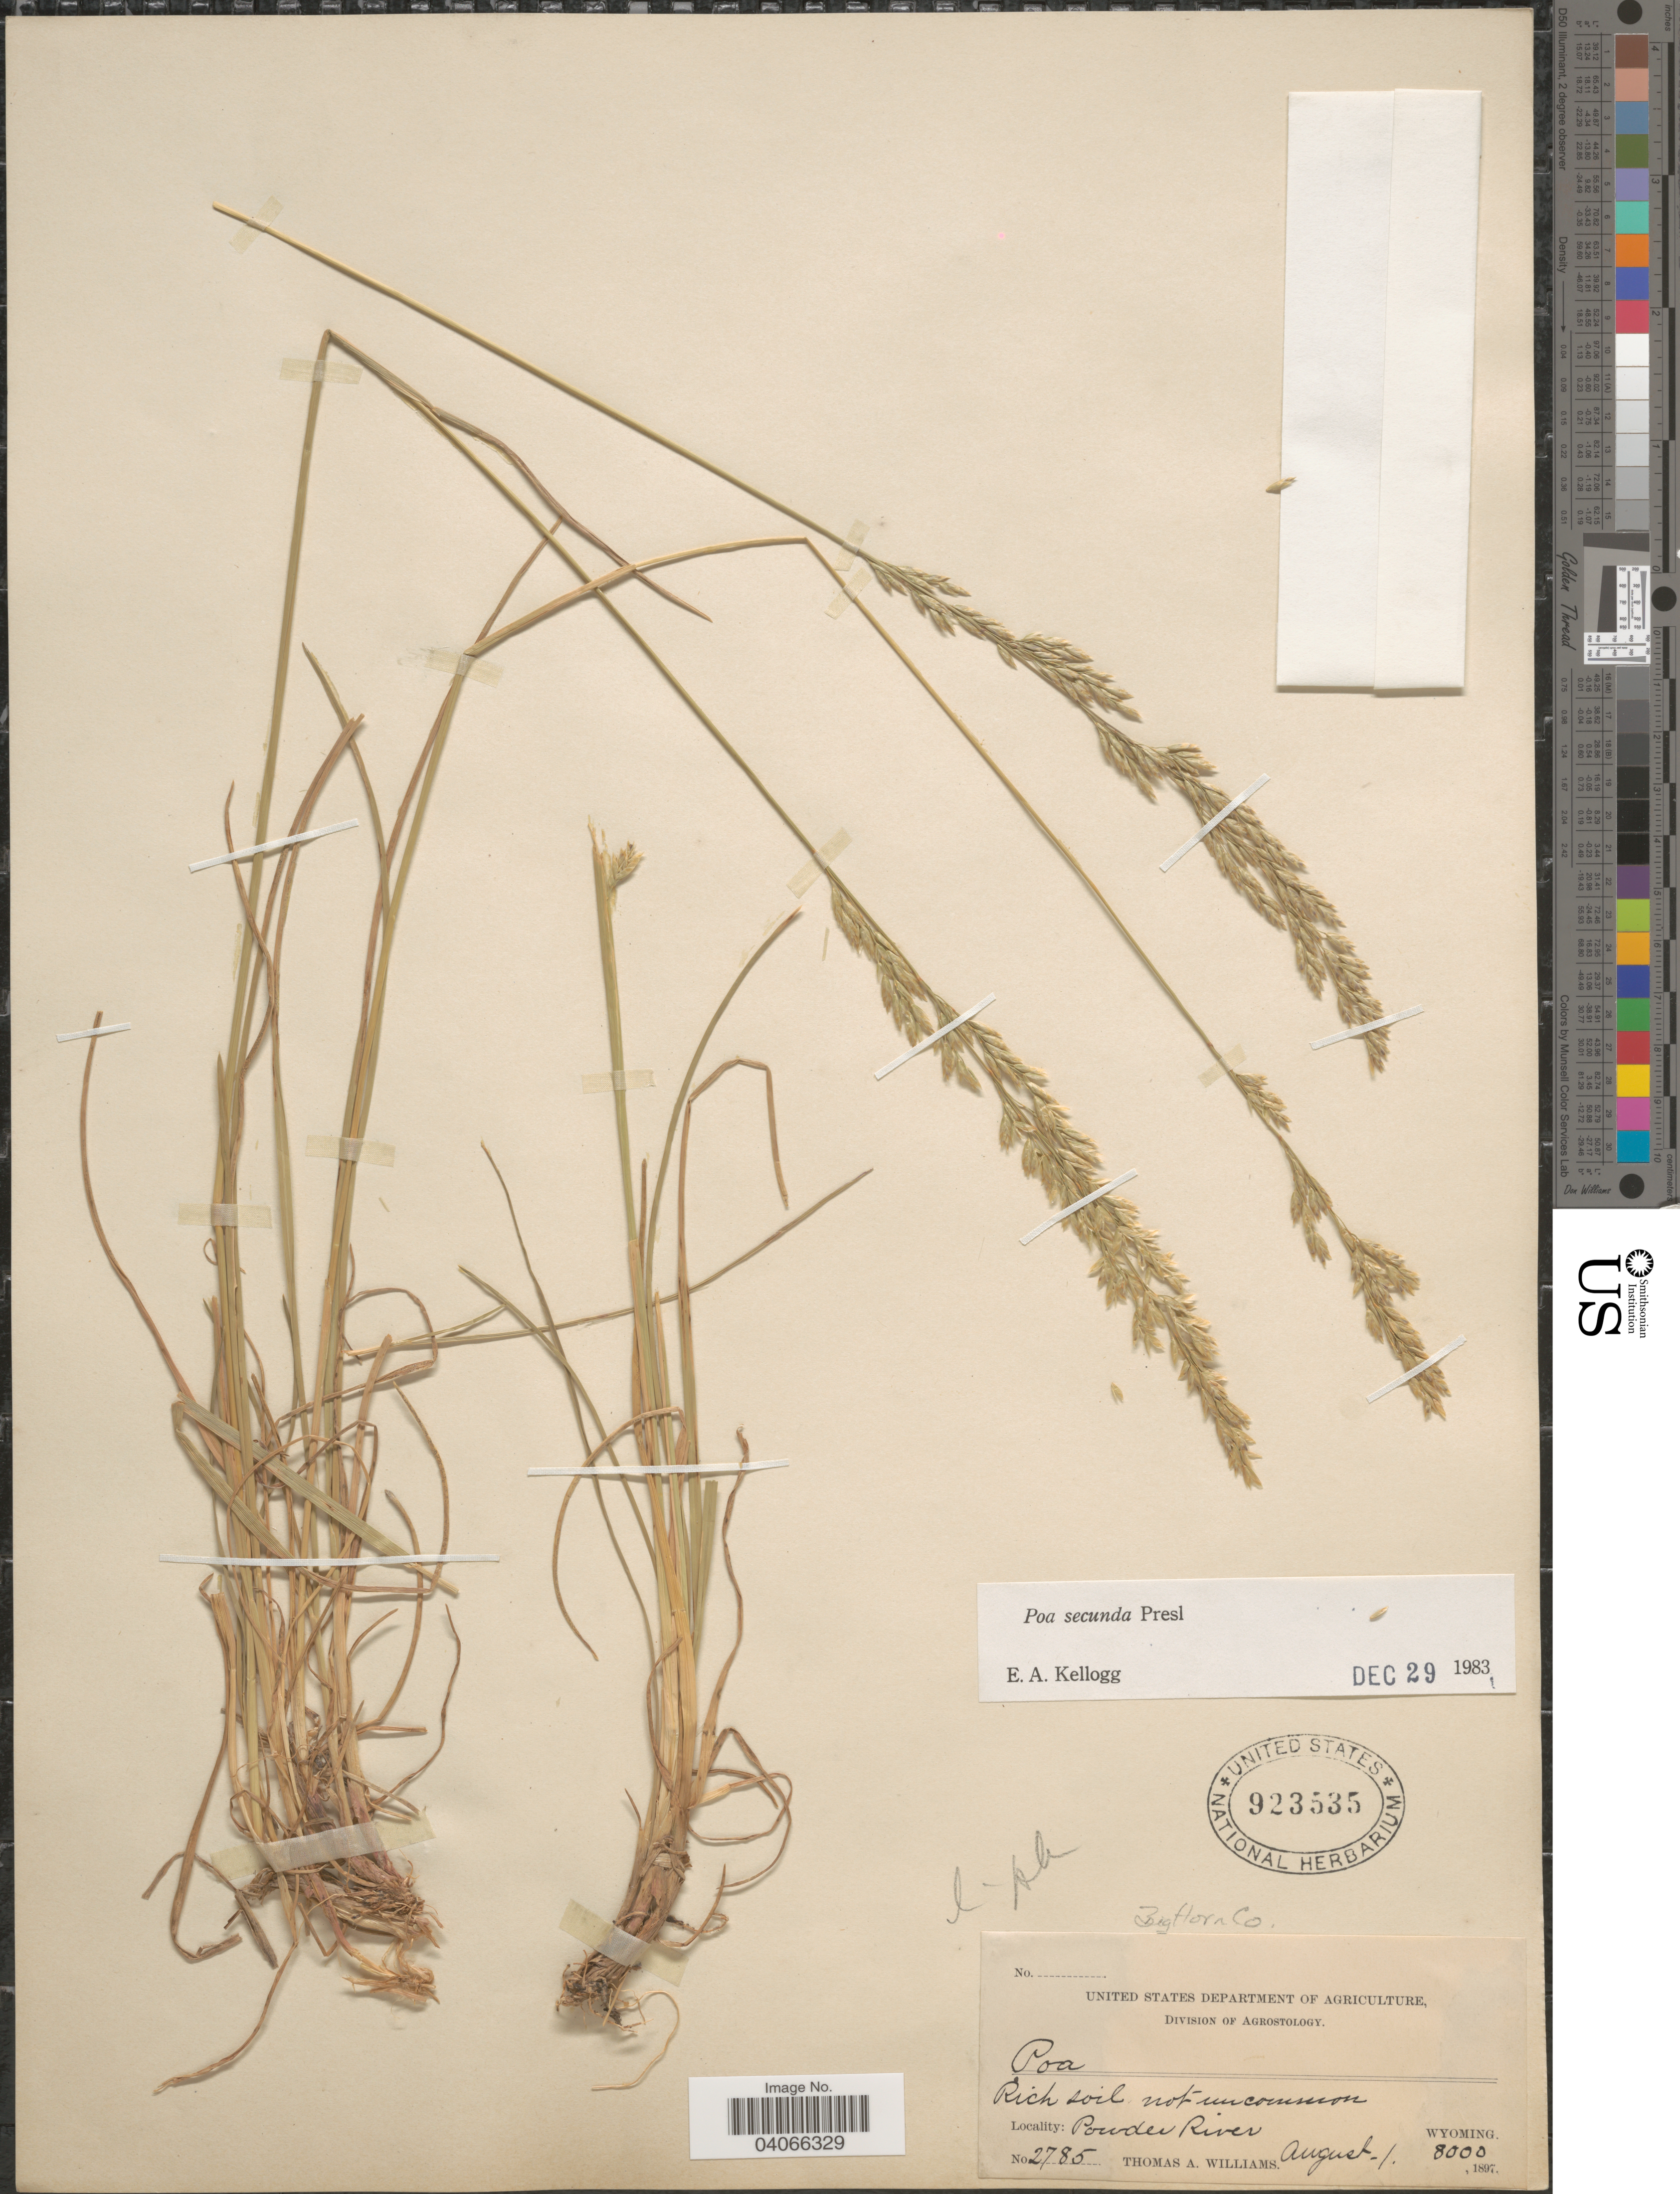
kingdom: Plantae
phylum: Tracheophyta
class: Liliopsida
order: Poales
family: Poaceae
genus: Poa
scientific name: Poa secunda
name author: J. Presl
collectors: T. A. Williams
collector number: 2785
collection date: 1897-08-01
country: United States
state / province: Wyoming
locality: Powder River. Big Horn Co.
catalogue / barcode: US 923535